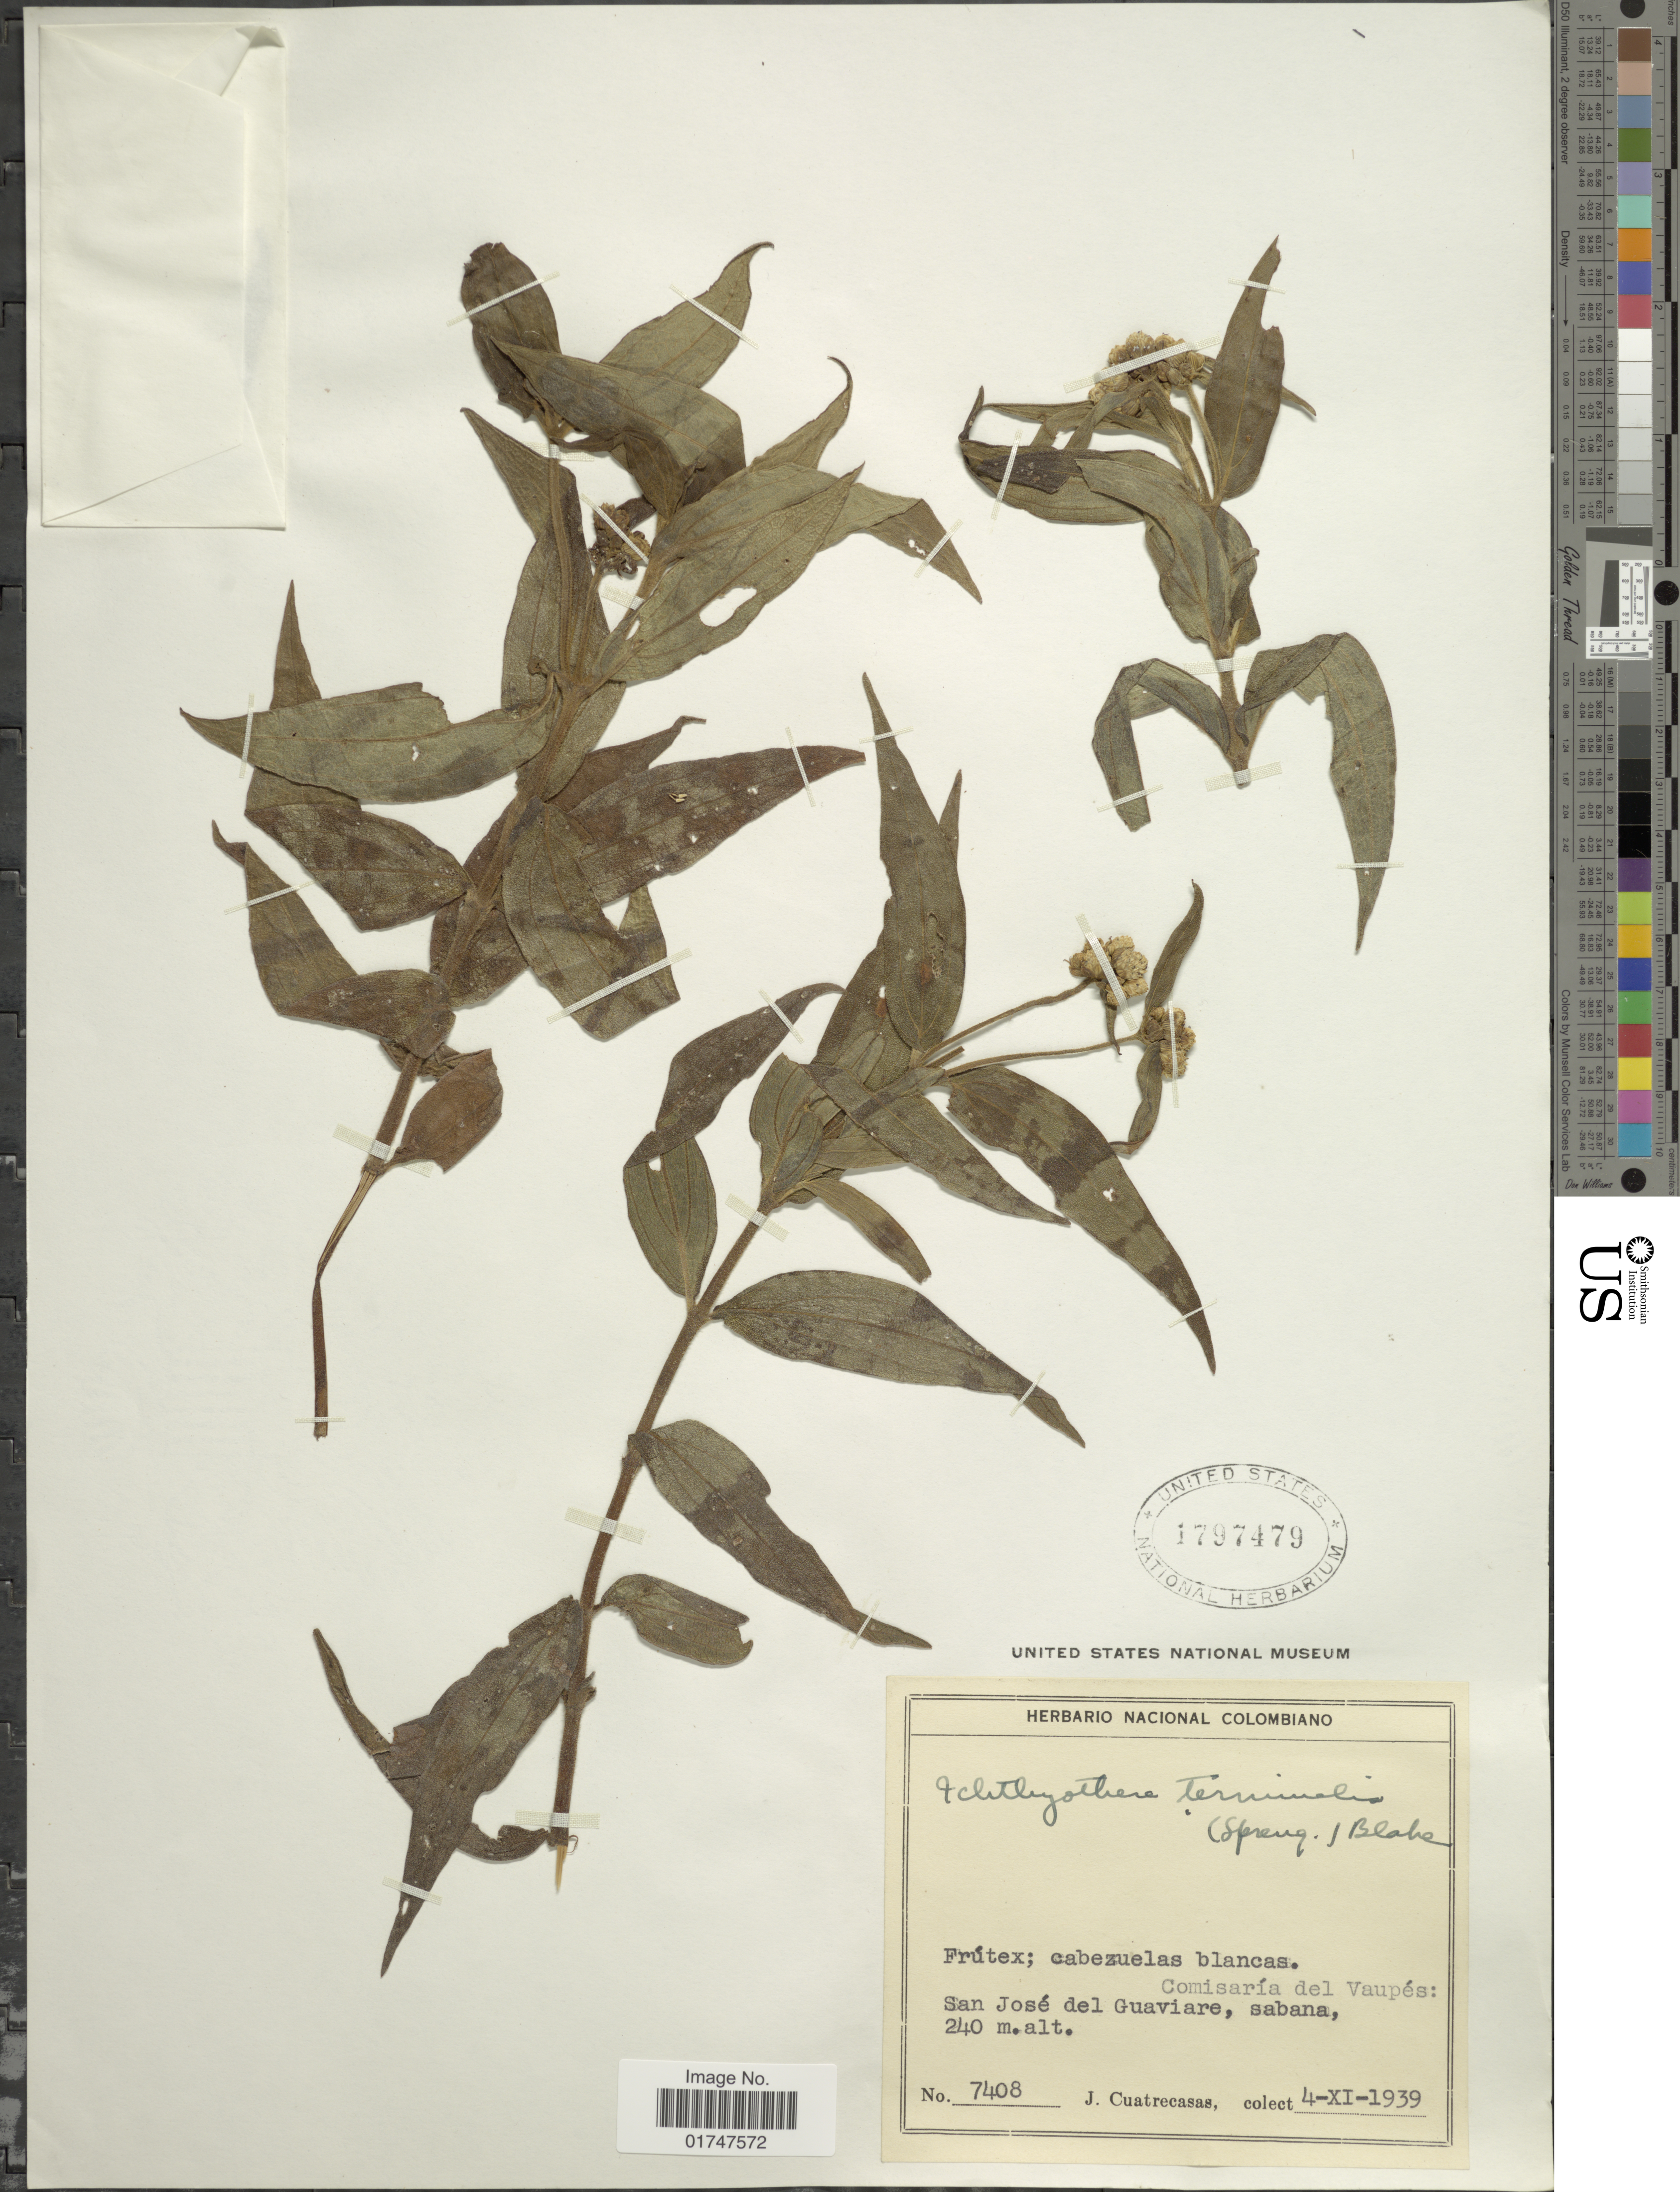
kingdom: Plantae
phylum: Tracheophyta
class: Magnoliopsida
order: Asterales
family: Asteraceae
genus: Ichthyothere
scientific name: Ichthyothere terminalis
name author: (Spreng.) S.F. Blake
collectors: J. Cuatrecasas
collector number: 7408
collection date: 1939-11-04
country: Colombia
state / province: Vaupés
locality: Comisaría del Vaupés: San José del Guaviare, sabana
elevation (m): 240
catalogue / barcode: US 1797479